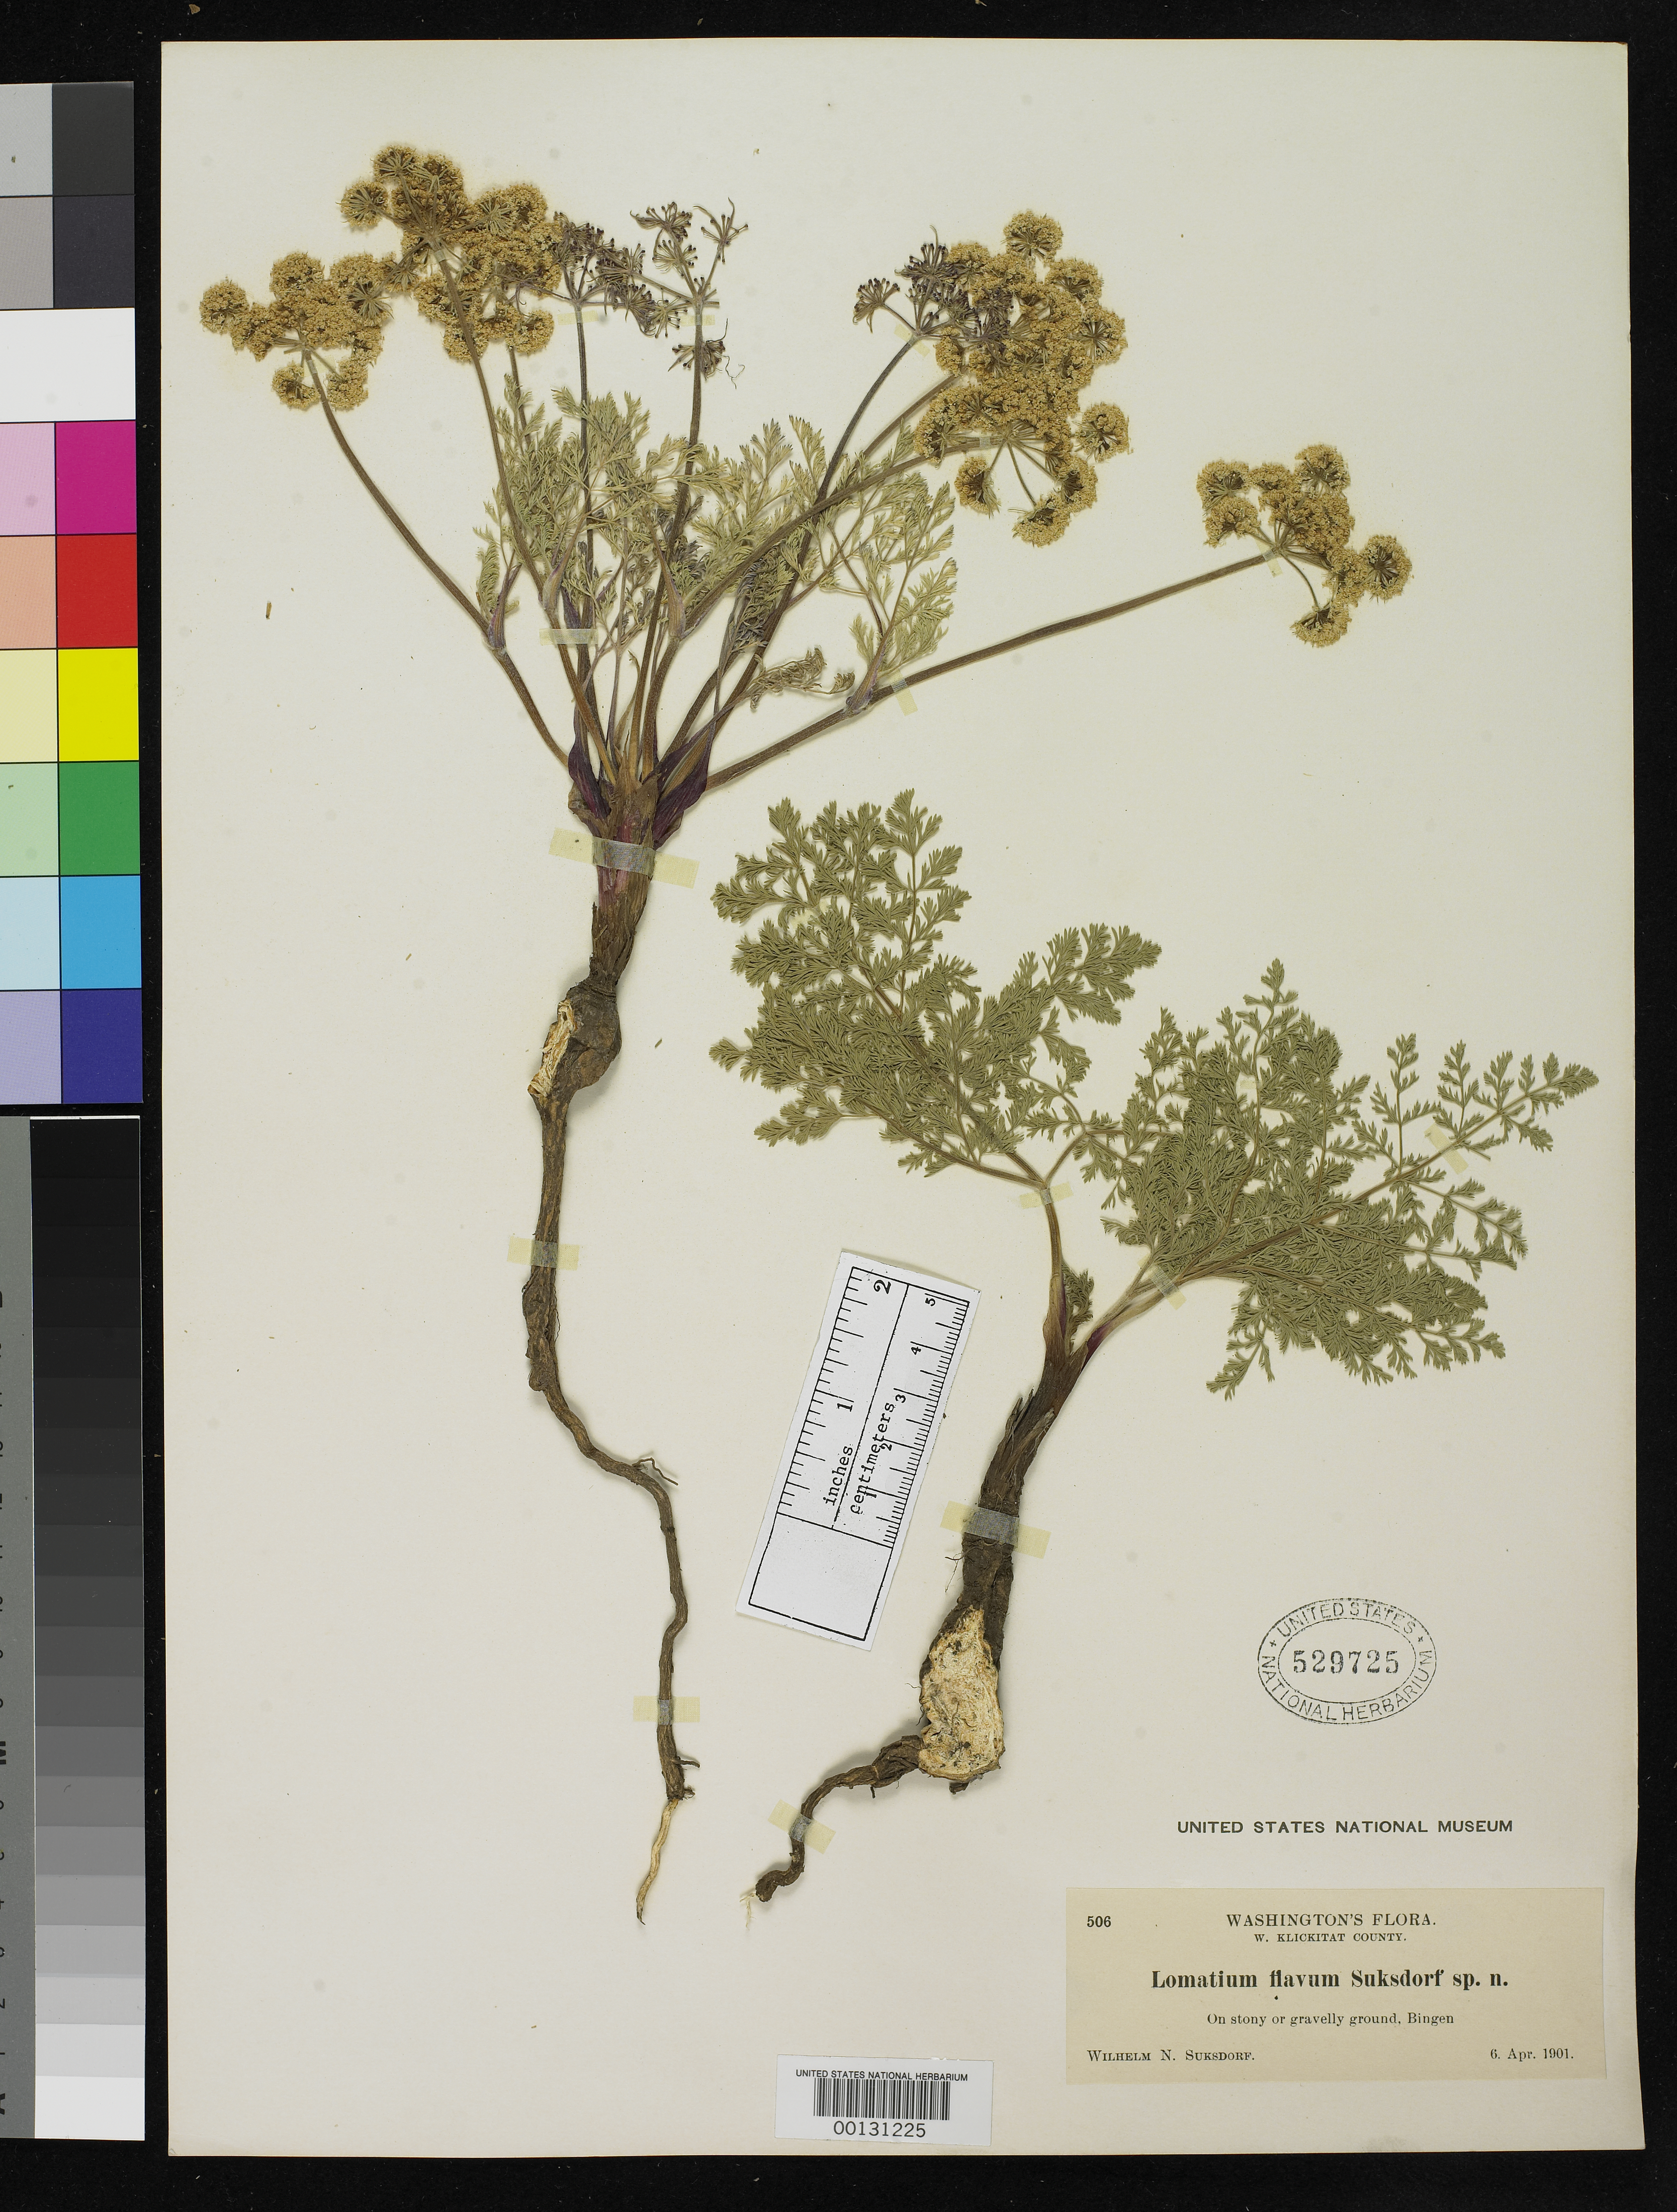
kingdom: Plantae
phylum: Tracheophyta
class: Magnoliopsida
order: Apiales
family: Apiaceae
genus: Lomatium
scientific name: Lomatium flavum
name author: Suksd.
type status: Isosyntype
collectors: W. N. Suksdorf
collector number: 506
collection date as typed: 22 Jun 1901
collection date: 1901-06-22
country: United States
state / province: Washington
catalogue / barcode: US 529725